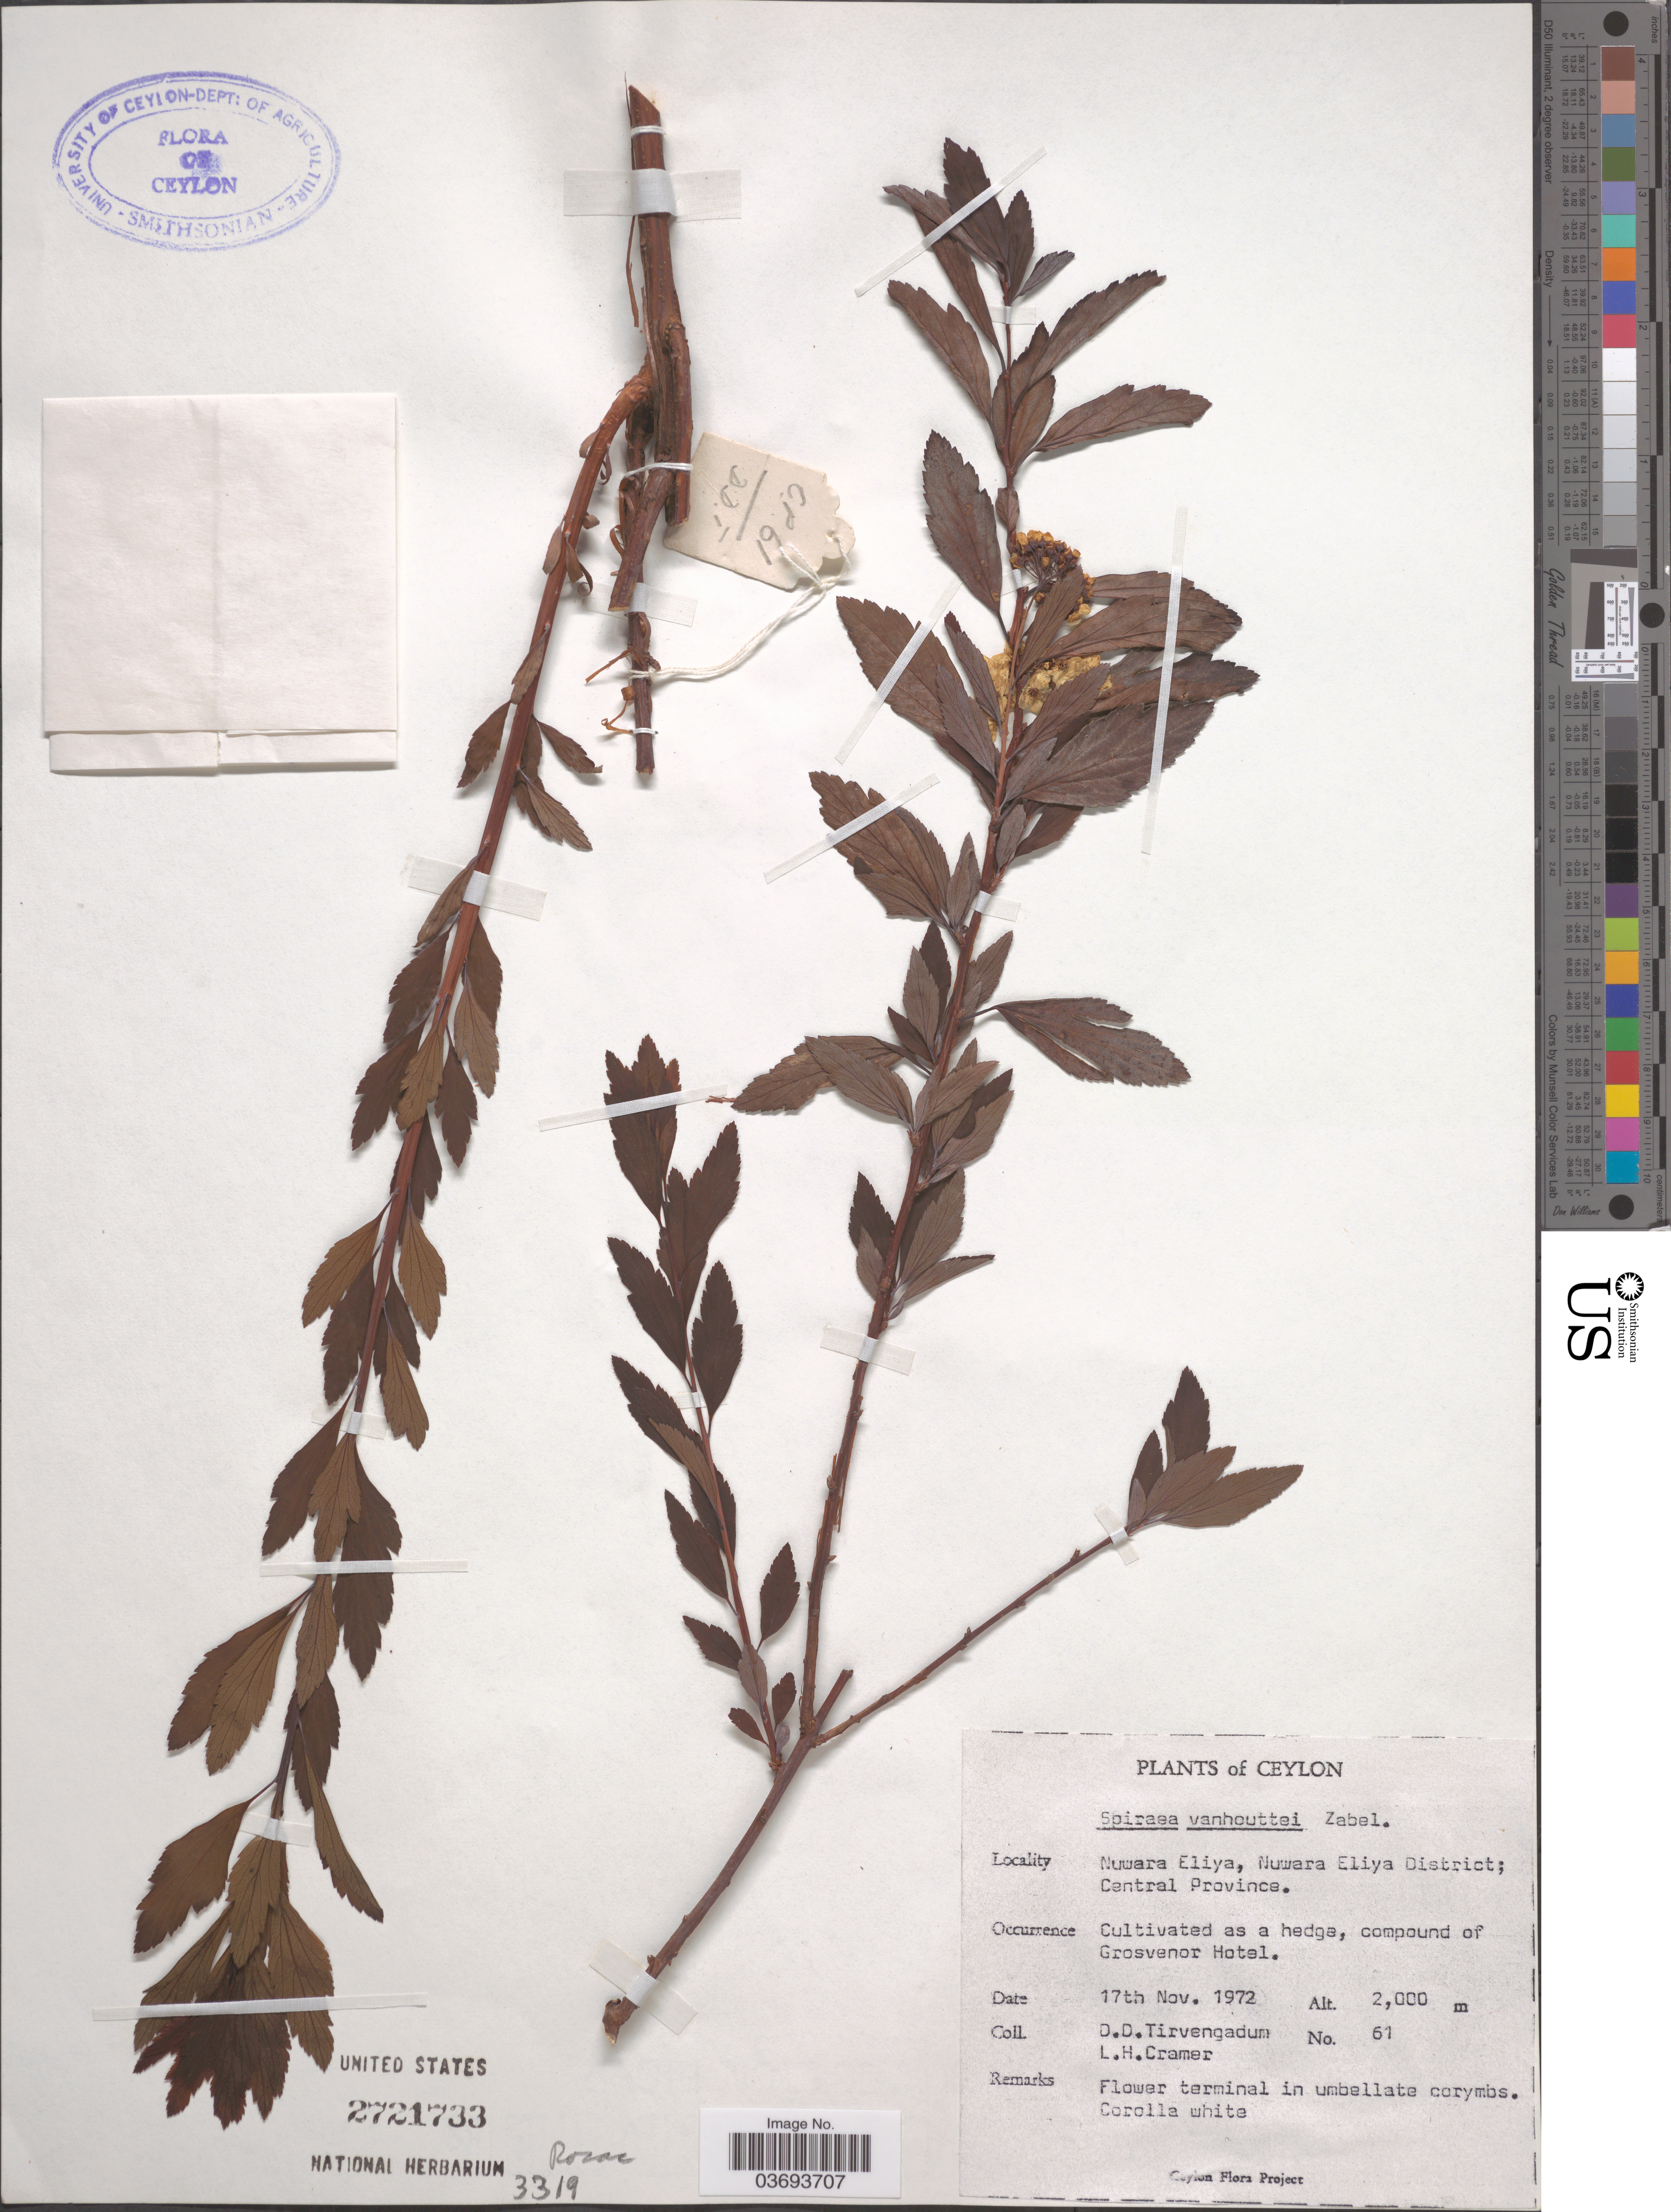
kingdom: Plantae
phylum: Tracheophyta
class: Magnoliopsida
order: Rosales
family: Rosaceae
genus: Spiraea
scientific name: Spiraea x vanhouttei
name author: (Briot) Carrière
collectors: D. Tirvengadum & L. H. Cramer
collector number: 61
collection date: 1972-11-17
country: Sri Lanka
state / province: Central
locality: Ceylon. Nuwara Eliya, Nuwara Eliya District; Central Province. Cultivated as a hedge, compound of Grosvenor Hotel.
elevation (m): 2000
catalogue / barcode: US 2721733